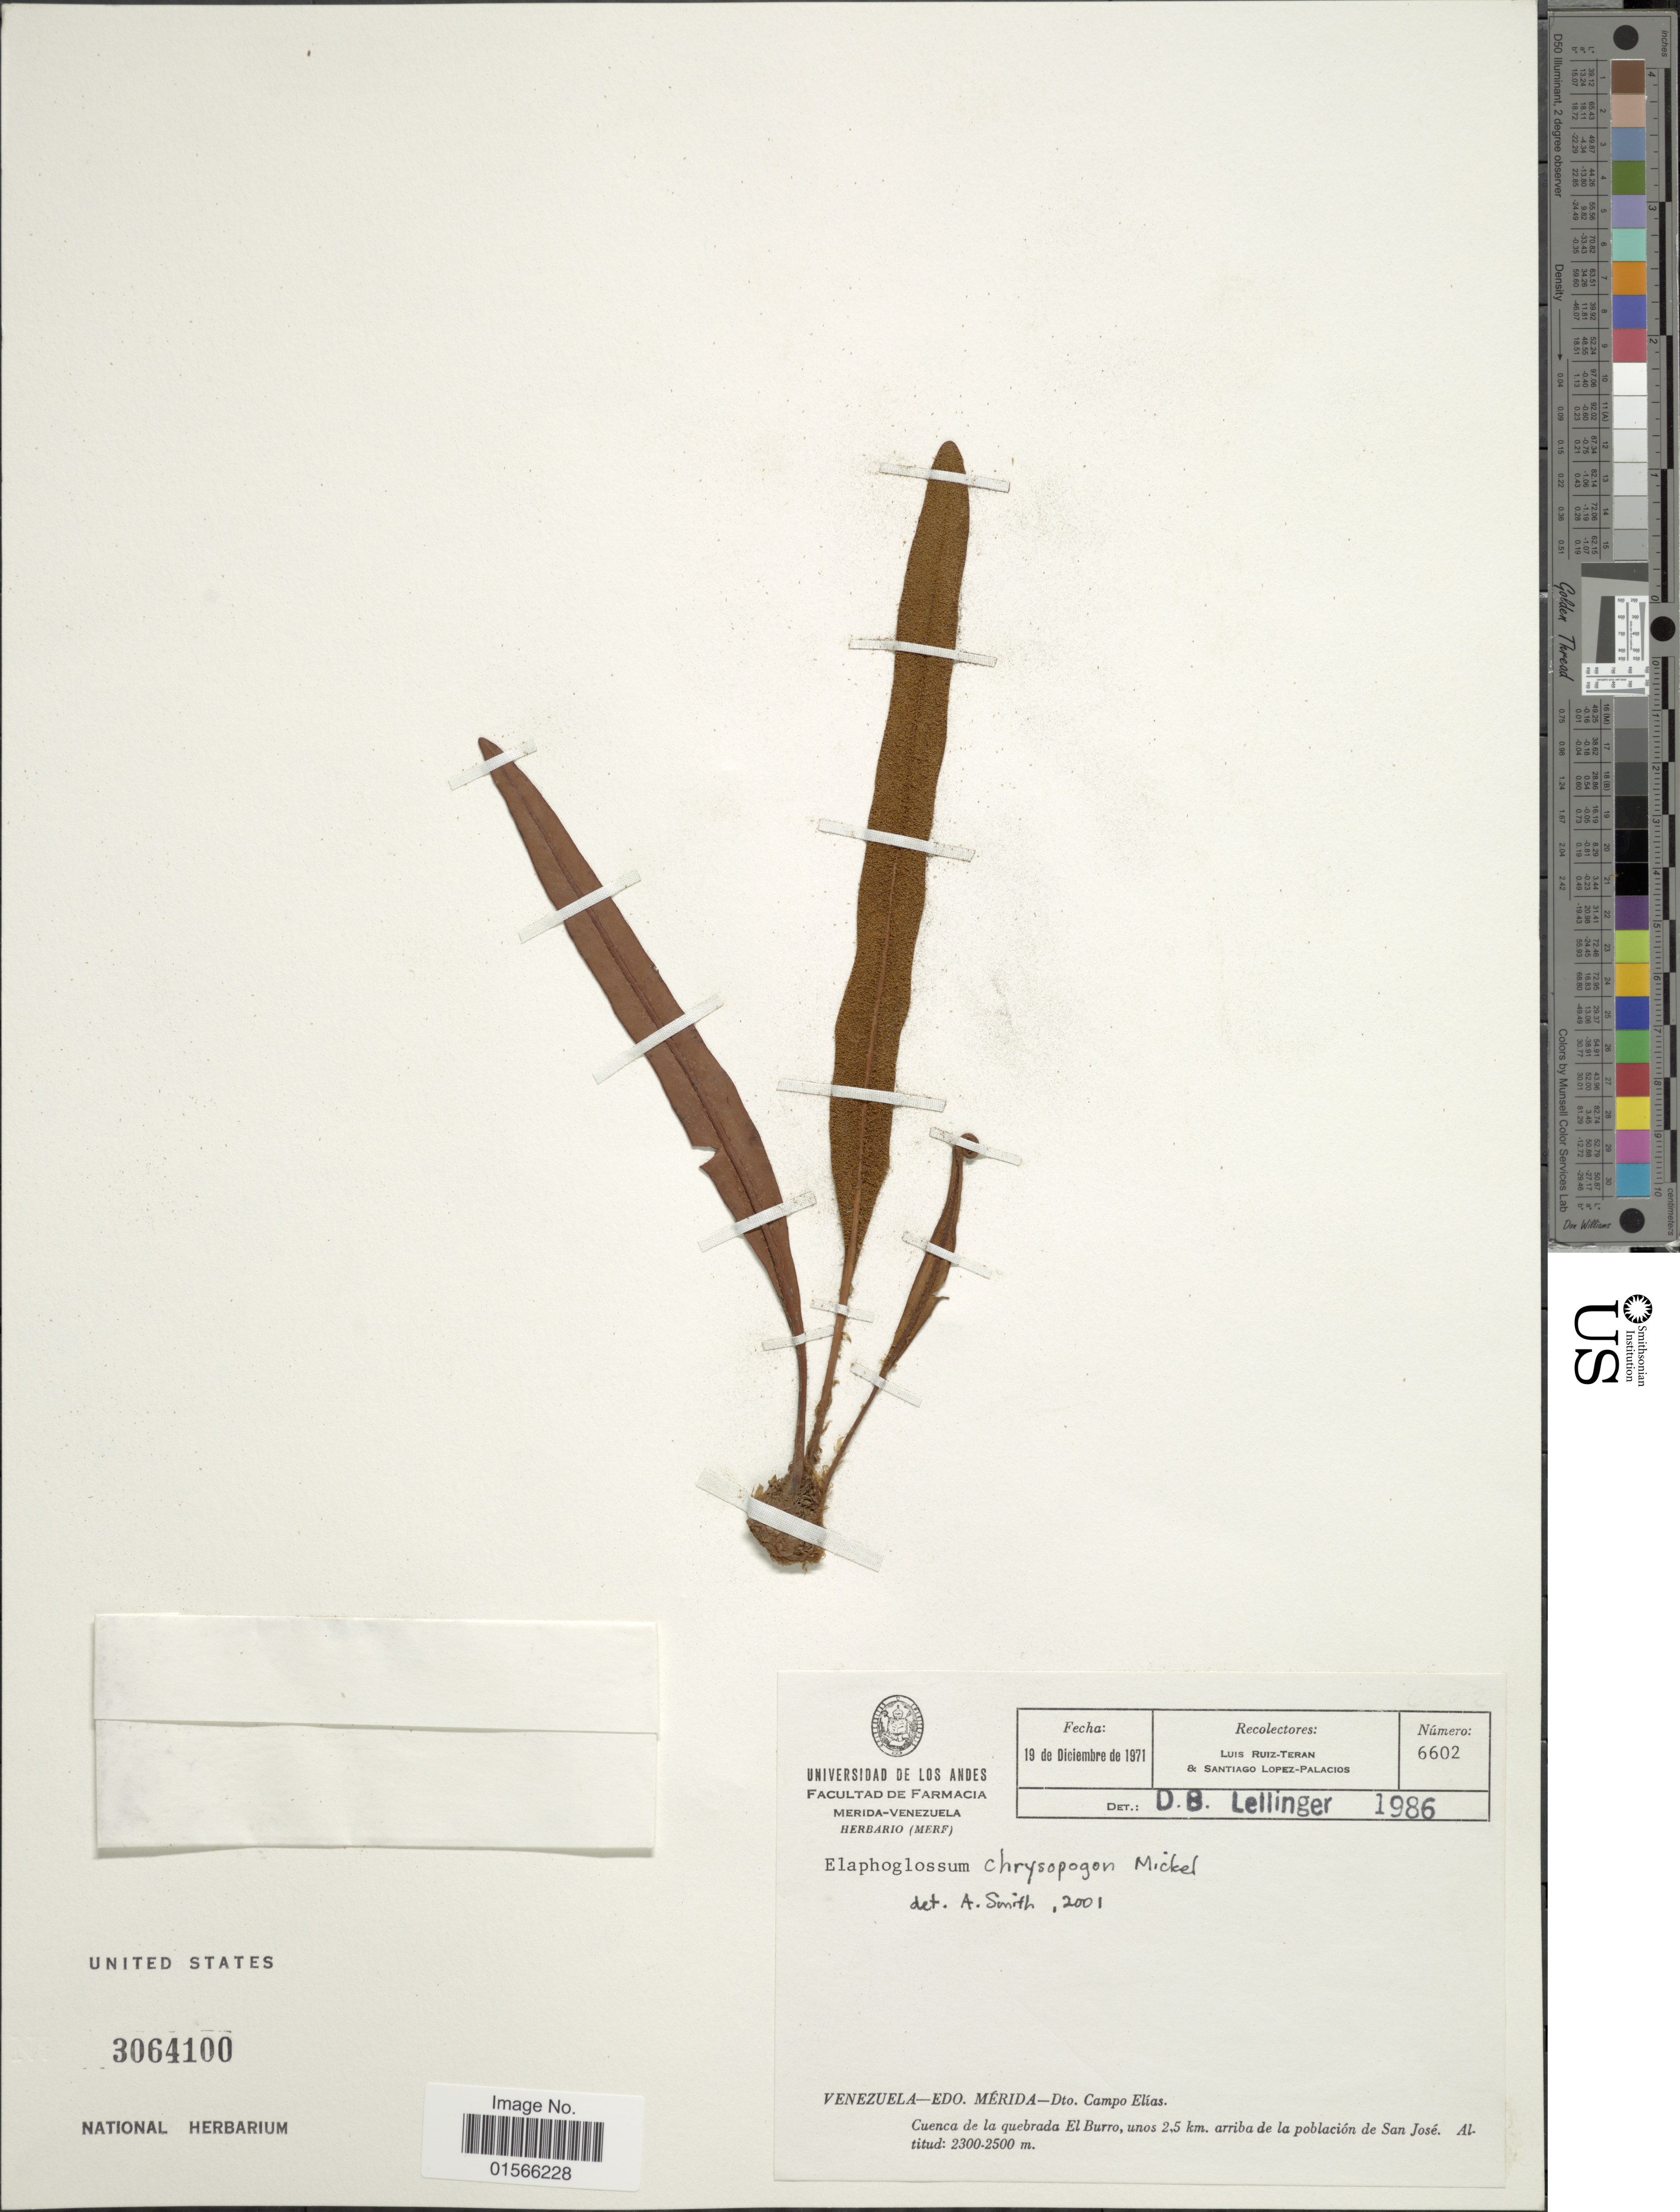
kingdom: Plantae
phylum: Tracheophyta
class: Polypodiopsida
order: Polypodiales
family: Dryopteridaceae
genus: Elaphoglossum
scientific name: Elaphoglossum chrysopogon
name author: Mickel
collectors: L. Teran & S. López-Palacios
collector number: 6602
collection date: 1971-12-19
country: Venezuela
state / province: Mérida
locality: Dto Campo Elias. Cuenca de la quebrada El Barro, unos 2.5 km. arriba de la población de San José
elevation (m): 2300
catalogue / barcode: US 3064100